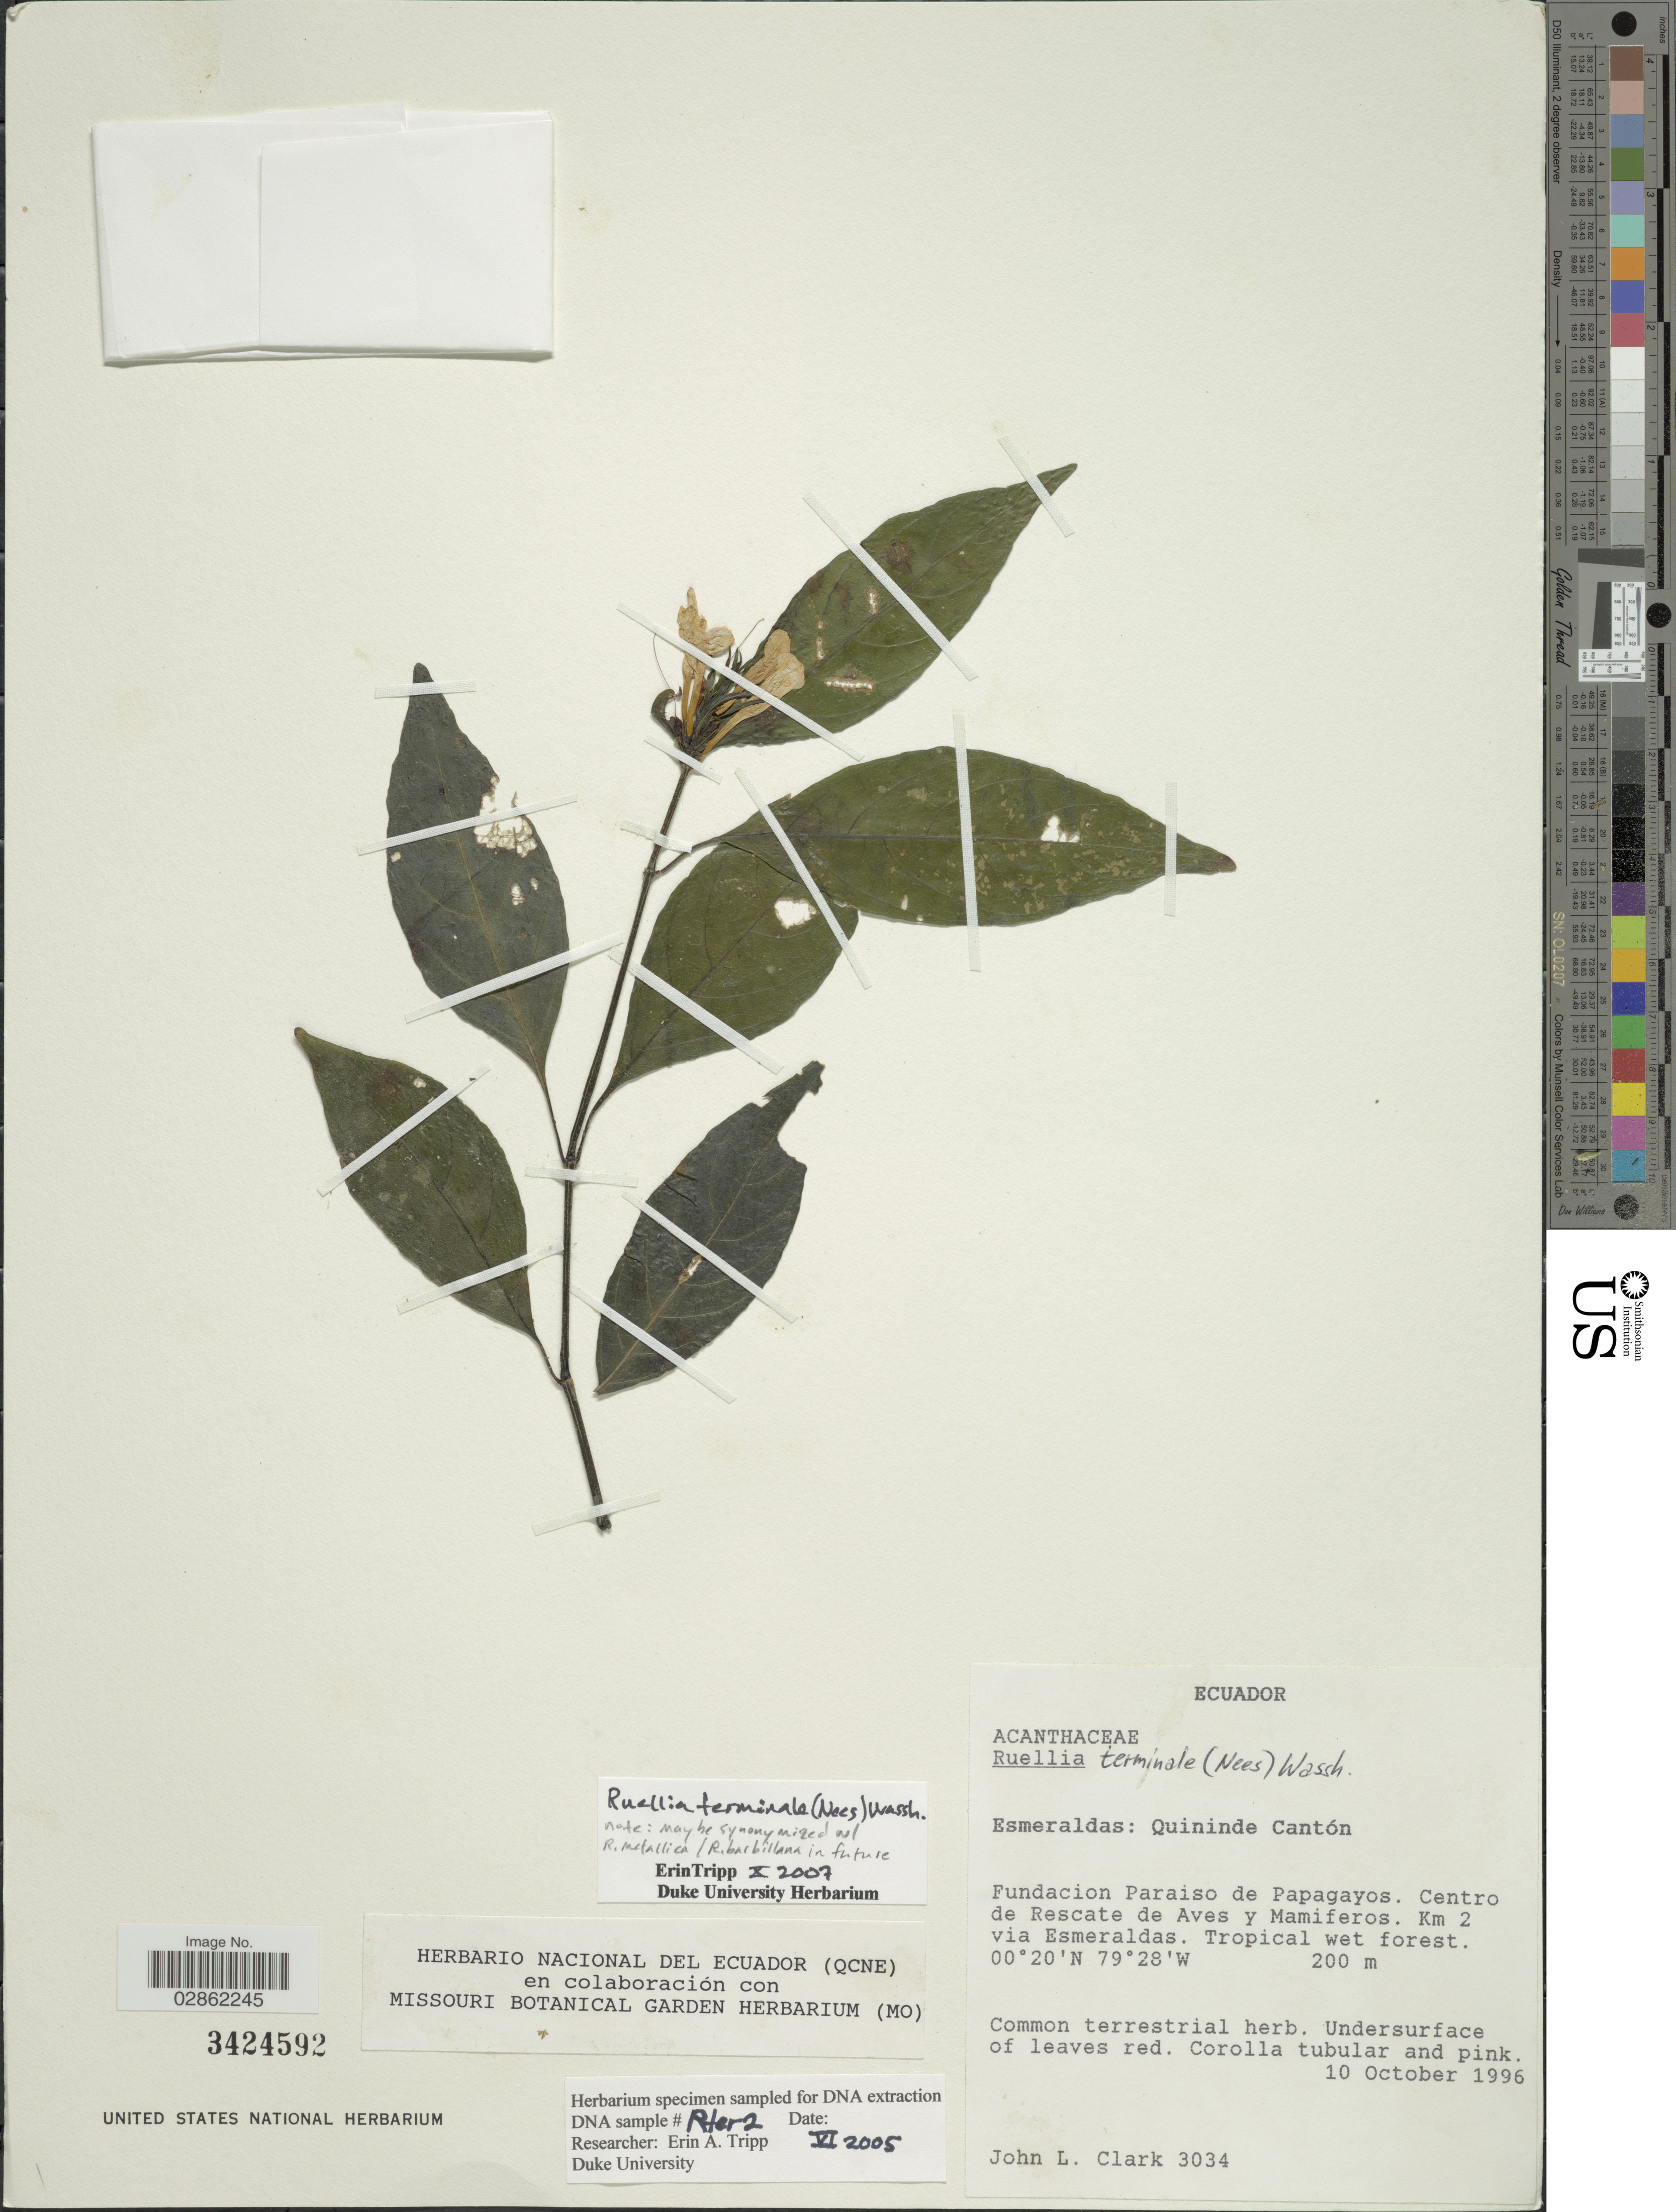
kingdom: Plantae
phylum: Tracheophyta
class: Magnoliopsida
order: Lamiales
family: Acanthaceae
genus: Ruellia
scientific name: Ruellia terminalis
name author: (Nees) Wassh.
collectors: J. L. Clark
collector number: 3034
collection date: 1996-10-10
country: Ecuador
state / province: Esmeraldas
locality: Quininde Cantón, Fundacion Paraiso de Papagayos, Centro de Rescate de Aves y Mamiferos, Km 2 via Esmeraldas.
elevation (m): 200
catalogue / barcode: US 3424592